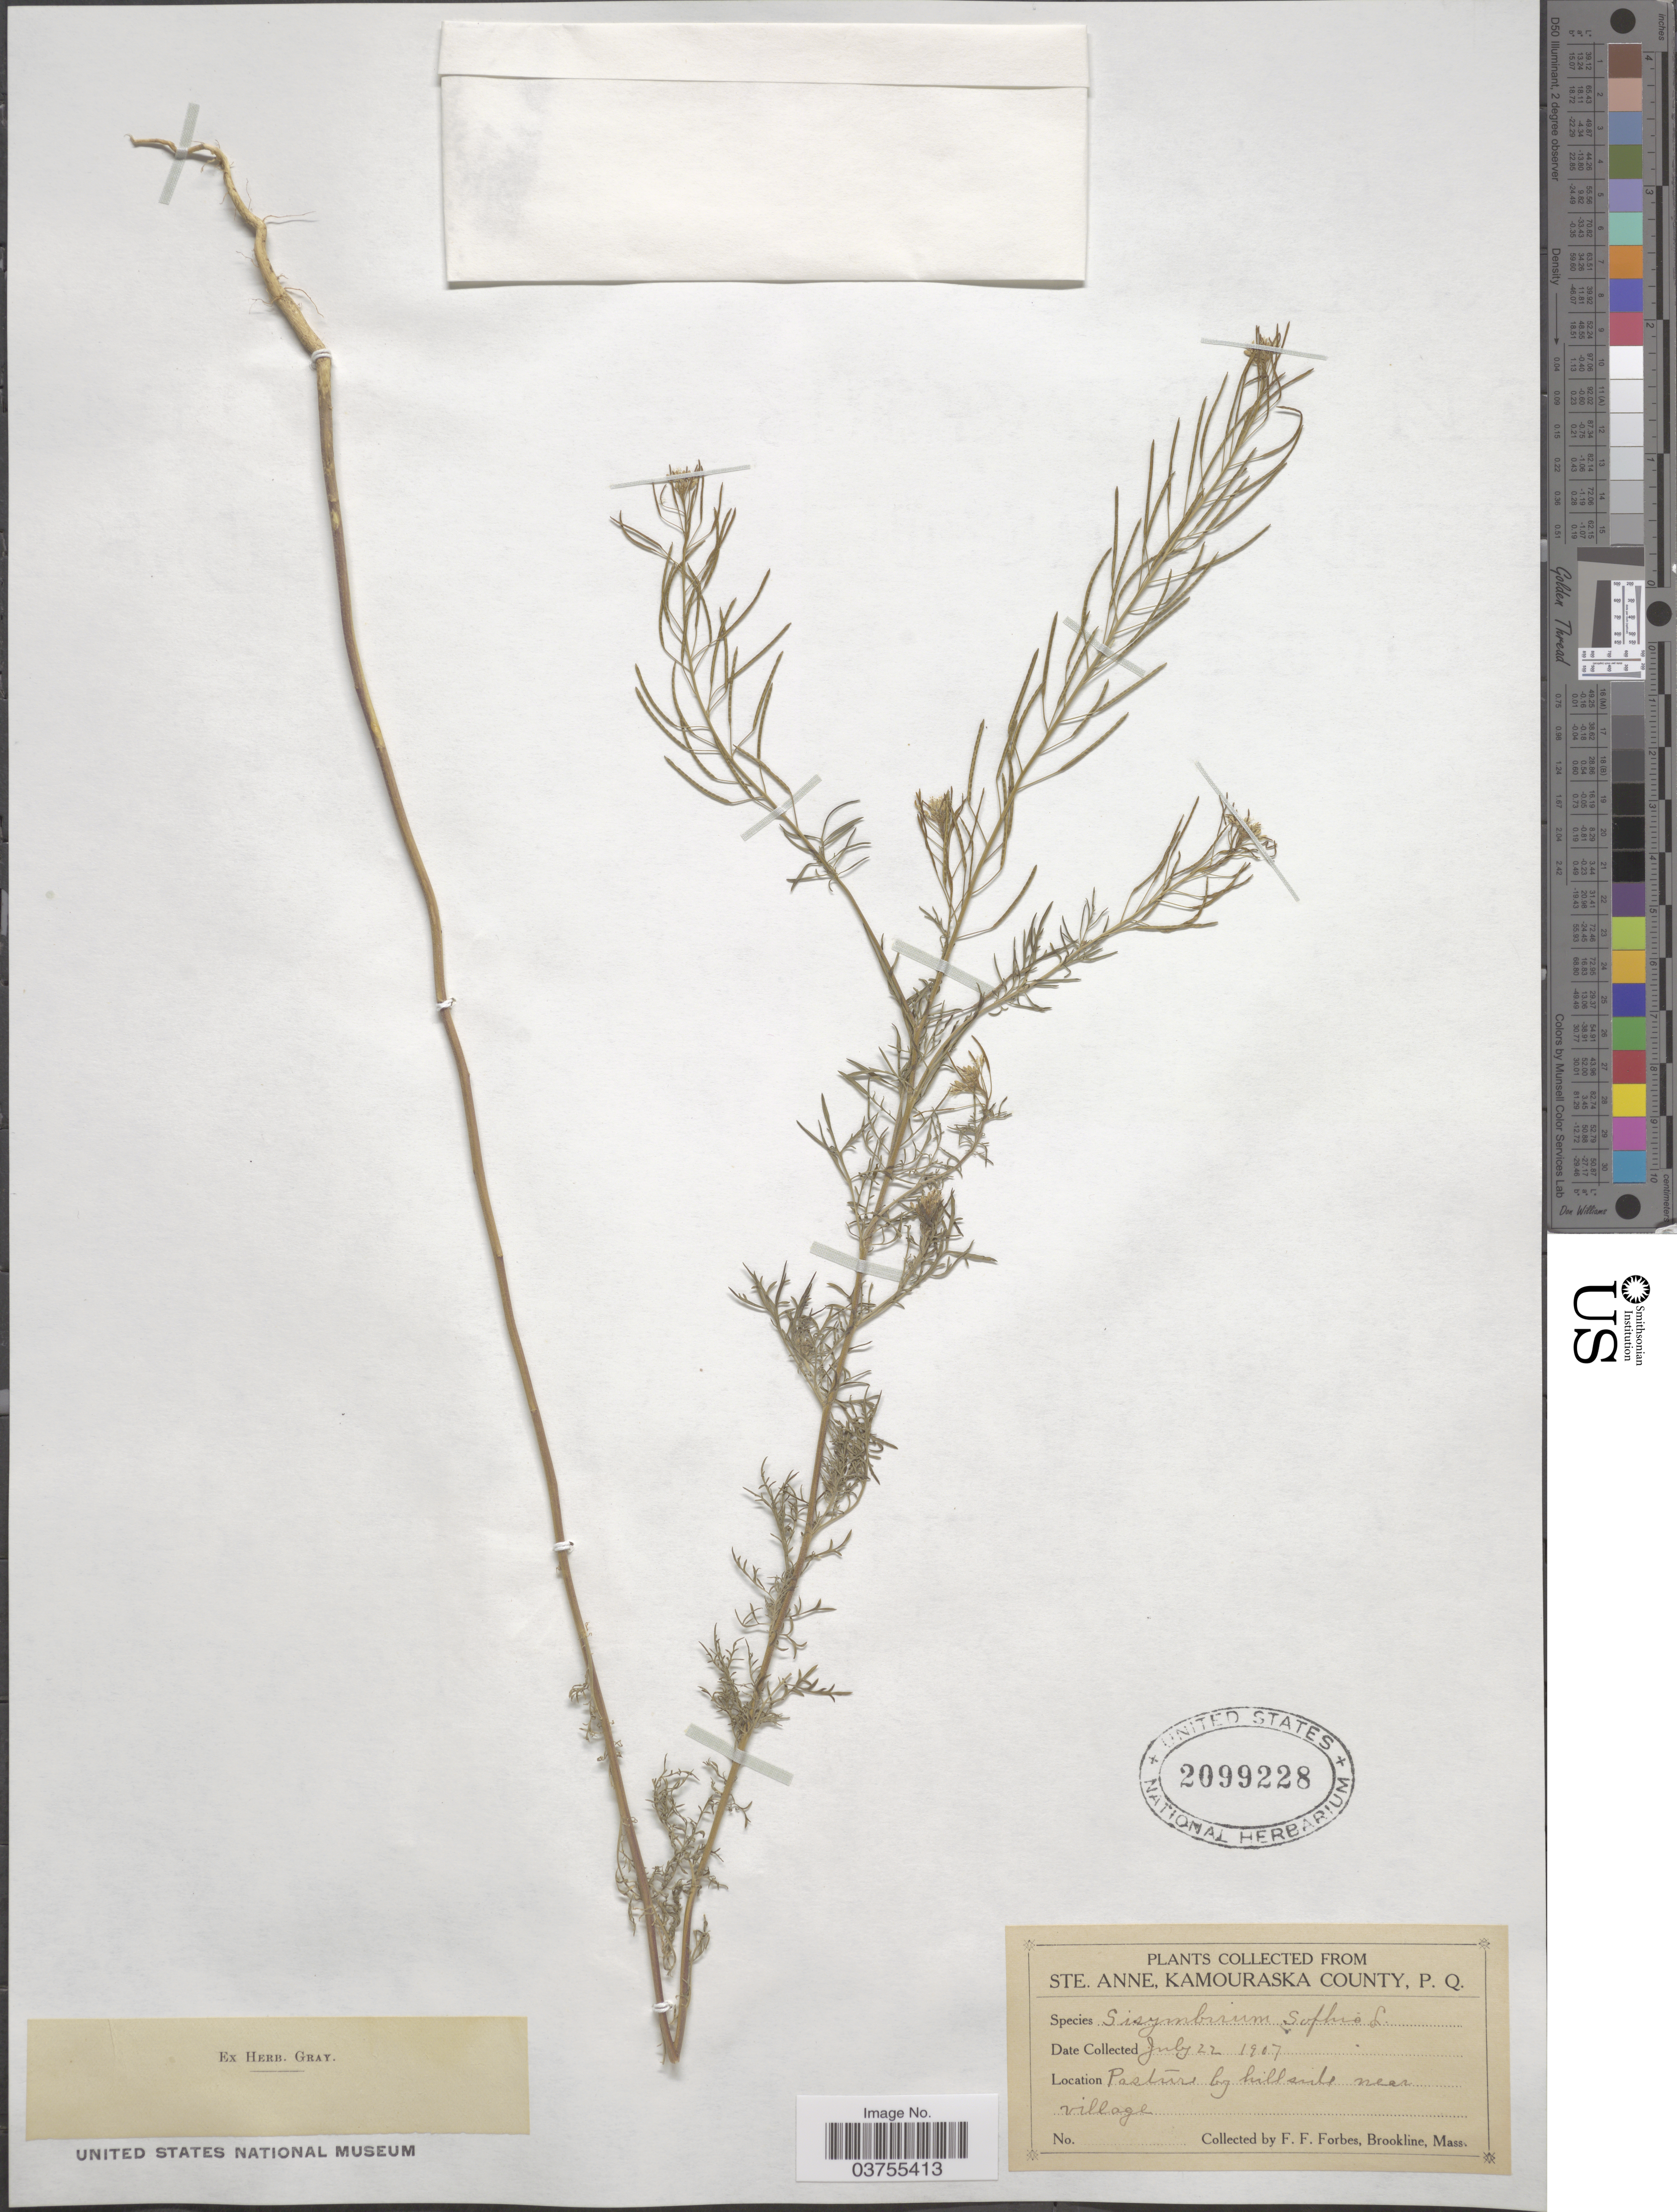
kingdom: Plantae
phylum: Tracheophyta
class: Magnoliopsida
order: Brassicales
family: Brassicaceae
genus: Descurainia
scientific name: Descurainia sophia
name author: (L.) Webb ex Prantl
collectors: F. Forbes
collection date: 1907-07-22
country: Canada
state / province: Quebec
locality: Ste. Anne, Kamouraska County, P. Q. Pasture by hillside near village.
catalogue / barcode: US 2099228